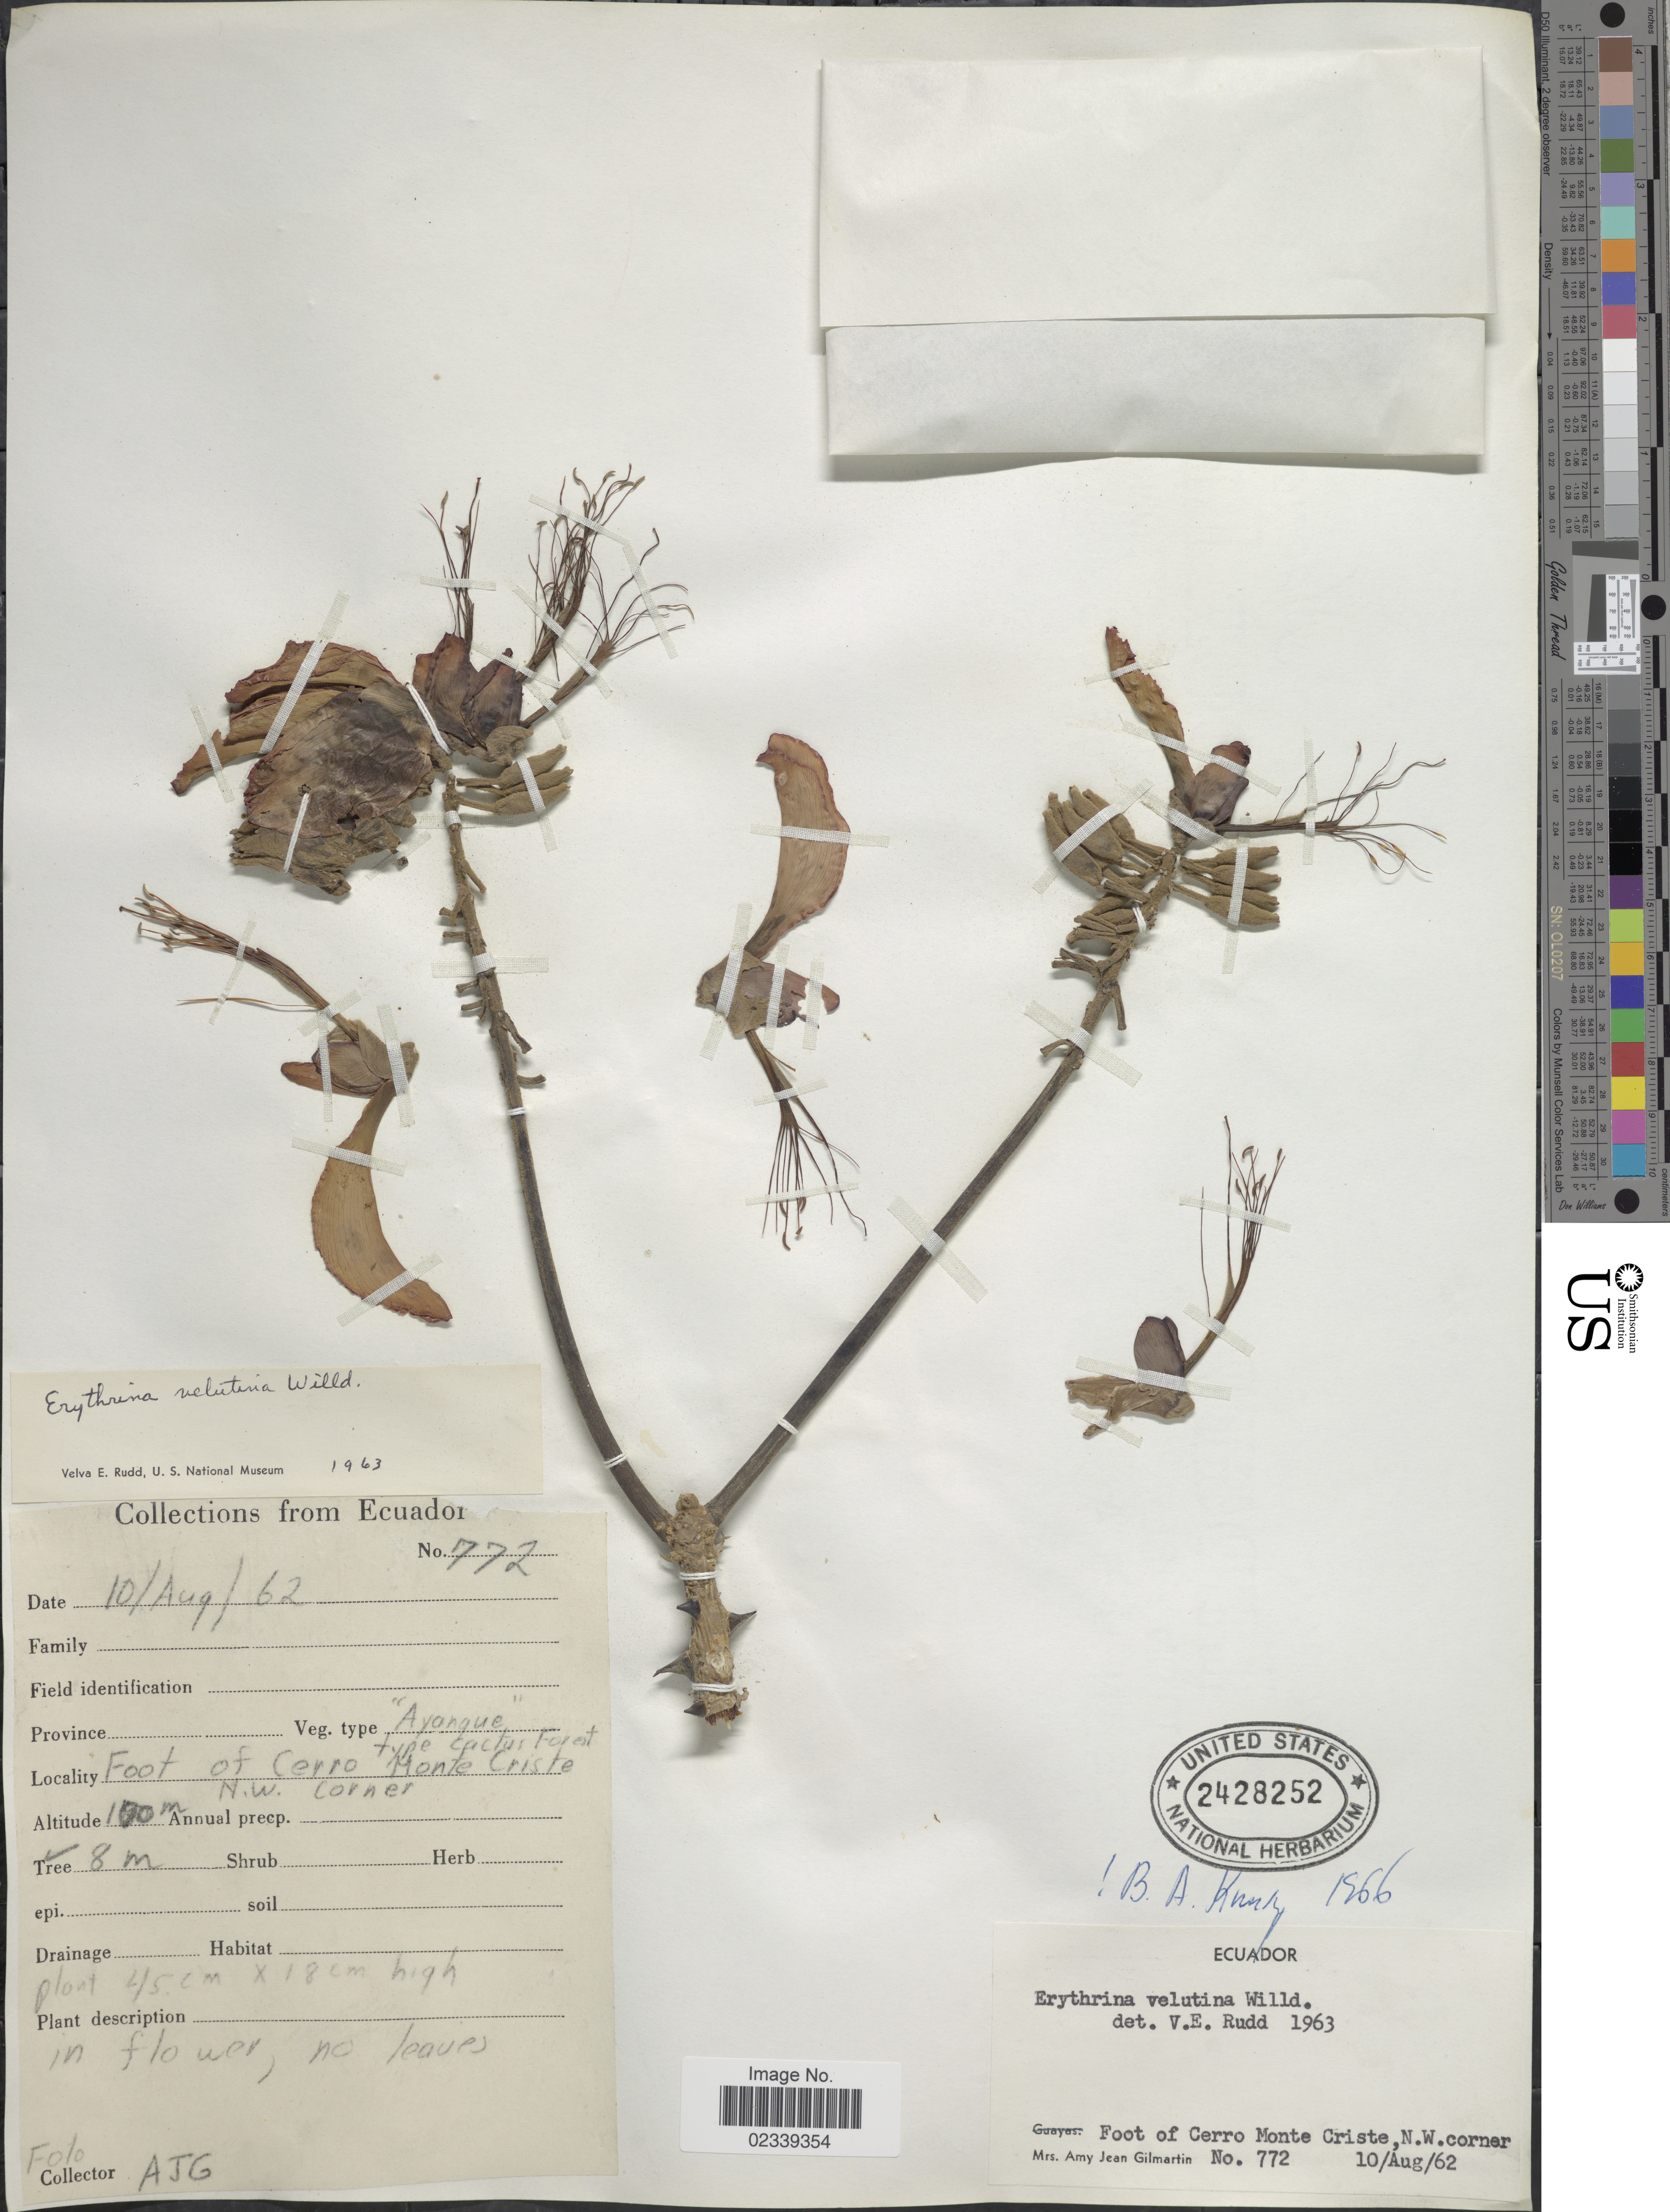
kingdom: Plantae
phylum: Tracheophyta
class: Magnoliopsida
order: Fabales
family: Fabaceae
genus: Erythrina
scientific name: Erythrina velutina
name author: Willd.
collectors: A. J. Gilmartin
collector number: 772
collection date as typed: Transcribed d/m/y: 10/8/62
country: Ecuador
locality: Foot of Cerro Monte Criste, N.W. corner.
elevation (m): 150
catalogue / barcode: US 2428252